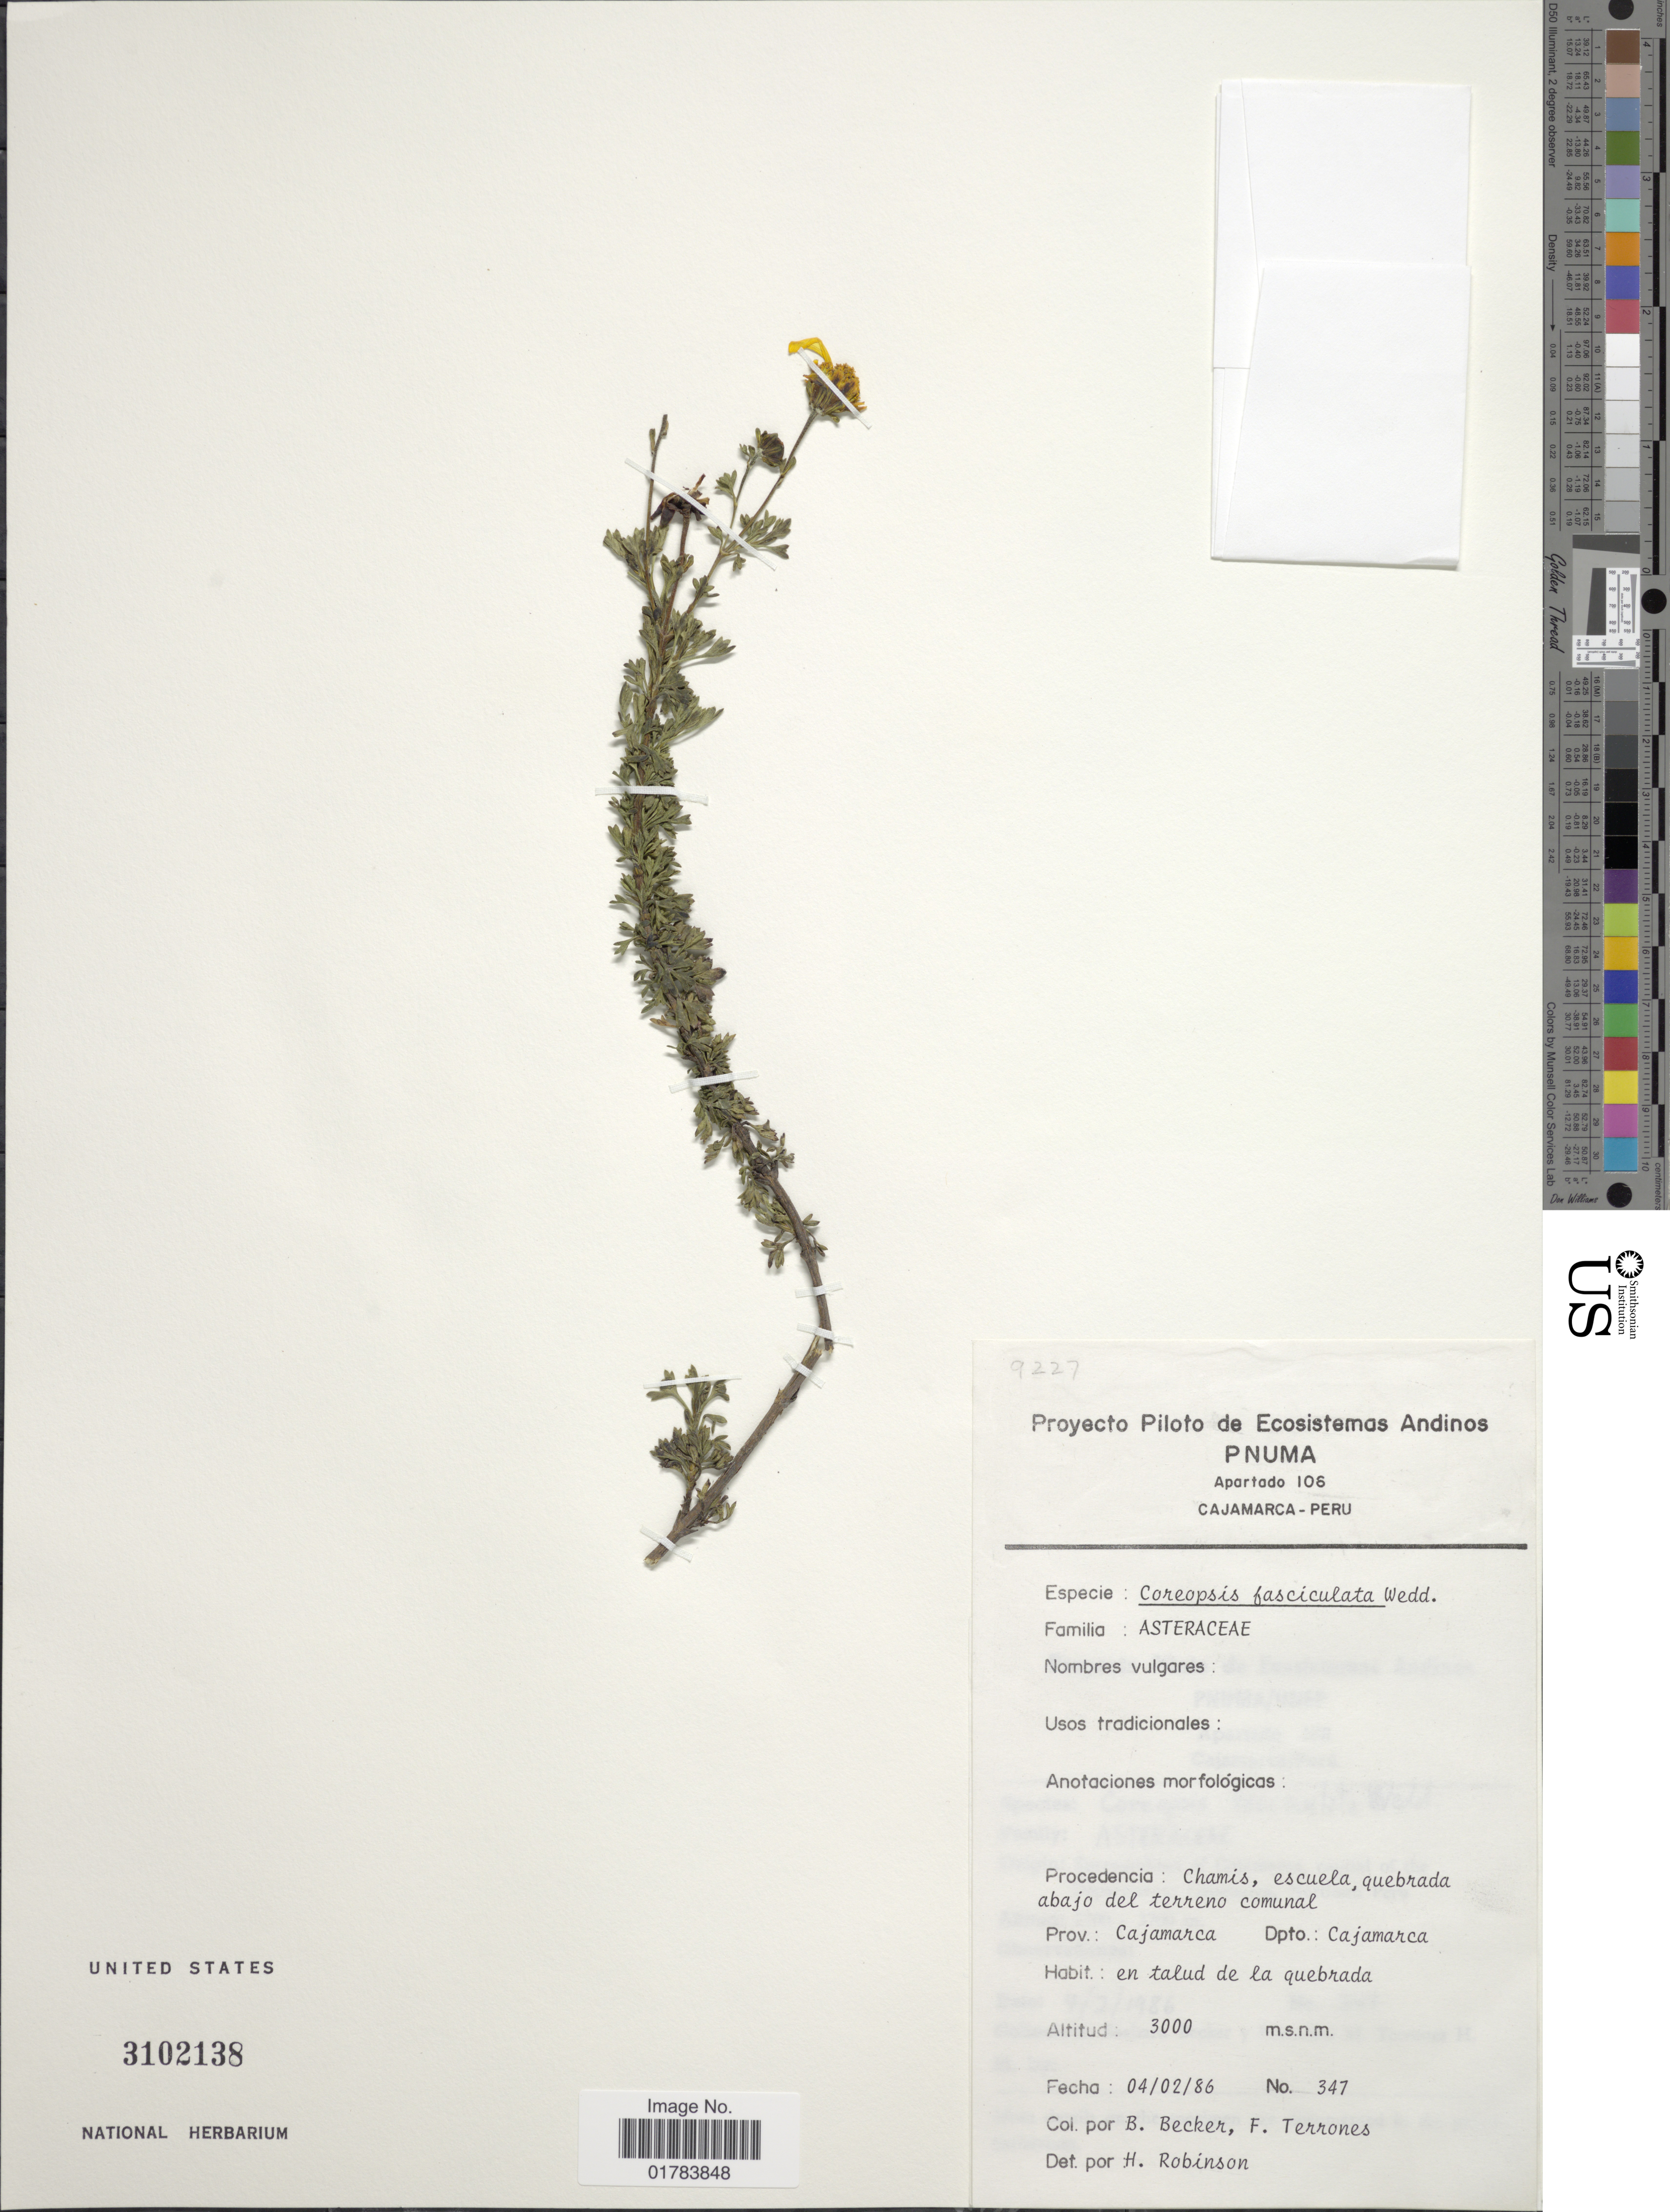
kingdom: Plantae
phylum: Tracheophyta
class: Magnoliopsida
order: Asterales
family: Asteraceae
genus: Coreopsis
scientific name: Coreopsis fasciculata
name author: Wedd.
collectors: B. Becker & F. Terrones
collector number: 347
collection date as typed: Transcribed d/m/y: 4/2/86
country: Peru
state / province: Cajamarca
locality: Procedencia: chamis, escuela, quebrada abajo del terreno comunal, Pro. Cajamarca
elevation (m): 3000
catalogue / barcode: US 3102138